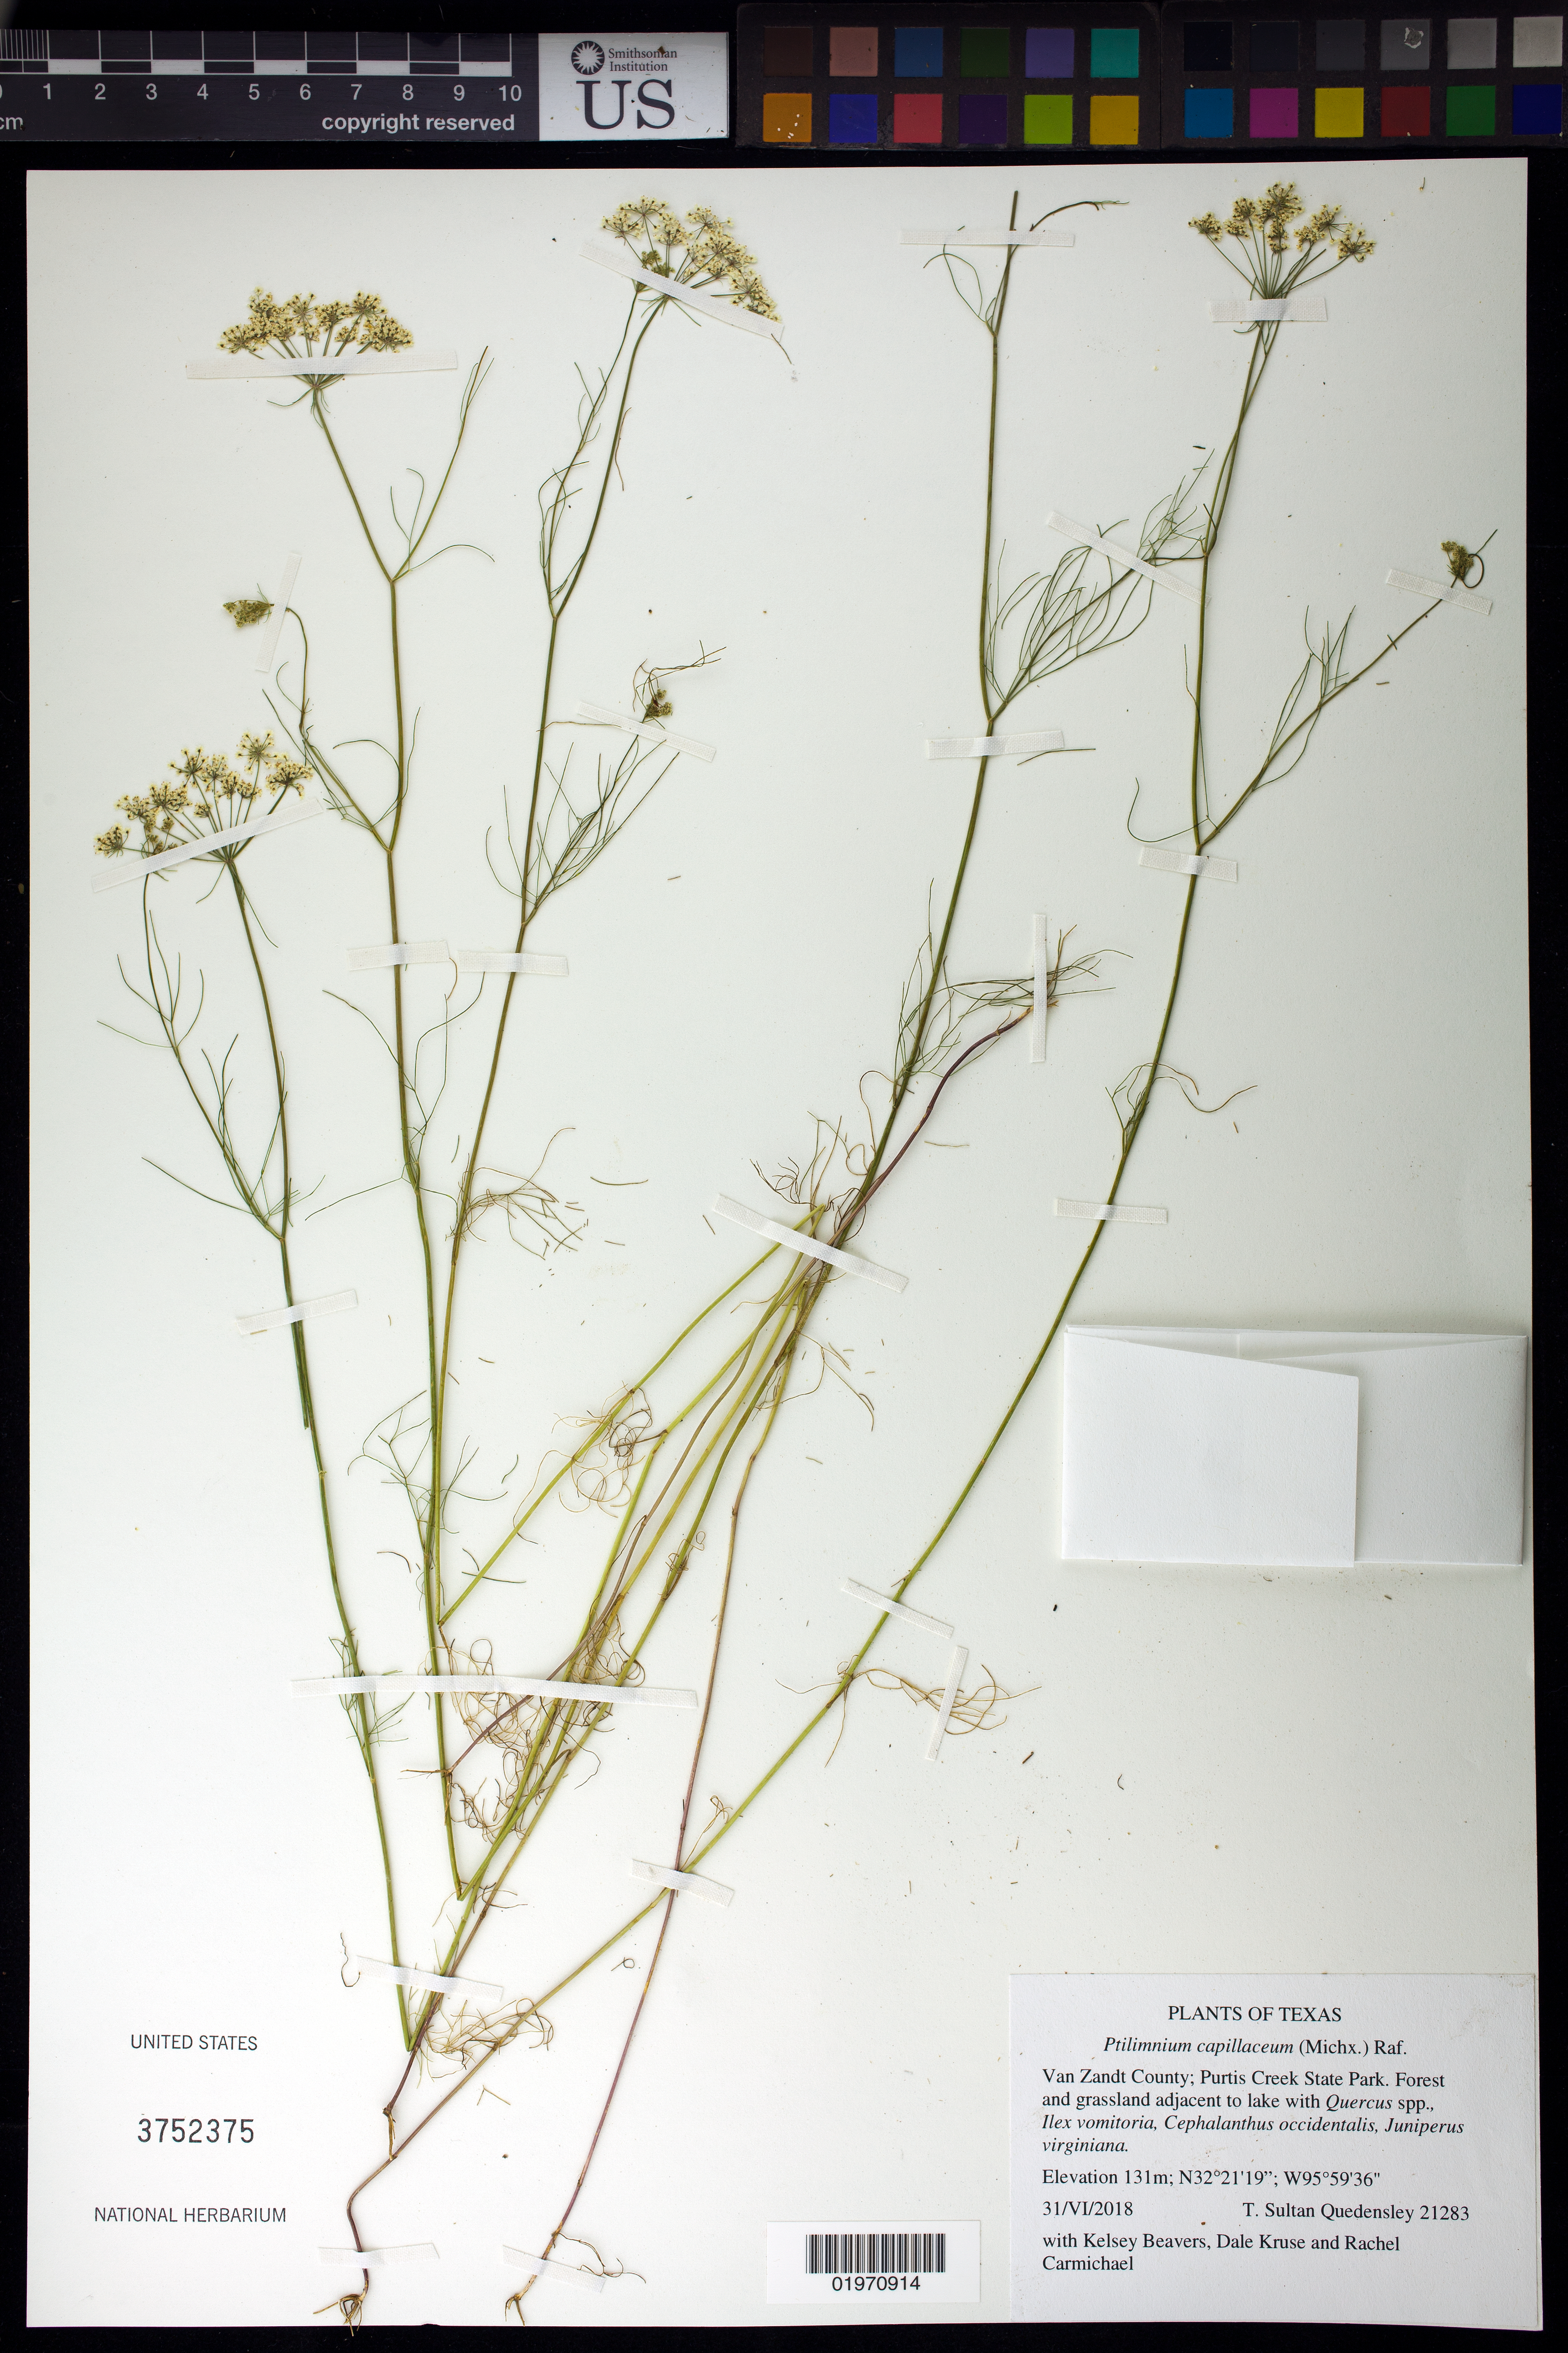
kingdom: Plantae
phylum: Tracheophyta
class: Magnoliopsida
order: Apiales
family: Apiaceae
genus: Ptilimnium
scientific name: Ptilimnium capillaceum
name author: (Michx.) Raf.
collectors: T. S. Quedensley, K. Beavers, D. Kruse & R. Carmichael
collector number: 21283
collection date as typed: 30 Jun 2018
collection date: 2018-06-30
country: United States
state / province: Texas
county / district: Van Zaudt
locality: Purtis Creek State Park.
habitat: Forest and grassland adjacent to lake with Quercus spp., Ilex vomitoria, Cephalanthus occidentalis, Juniperus virginiana.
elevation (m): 131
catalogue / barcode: US 3752375